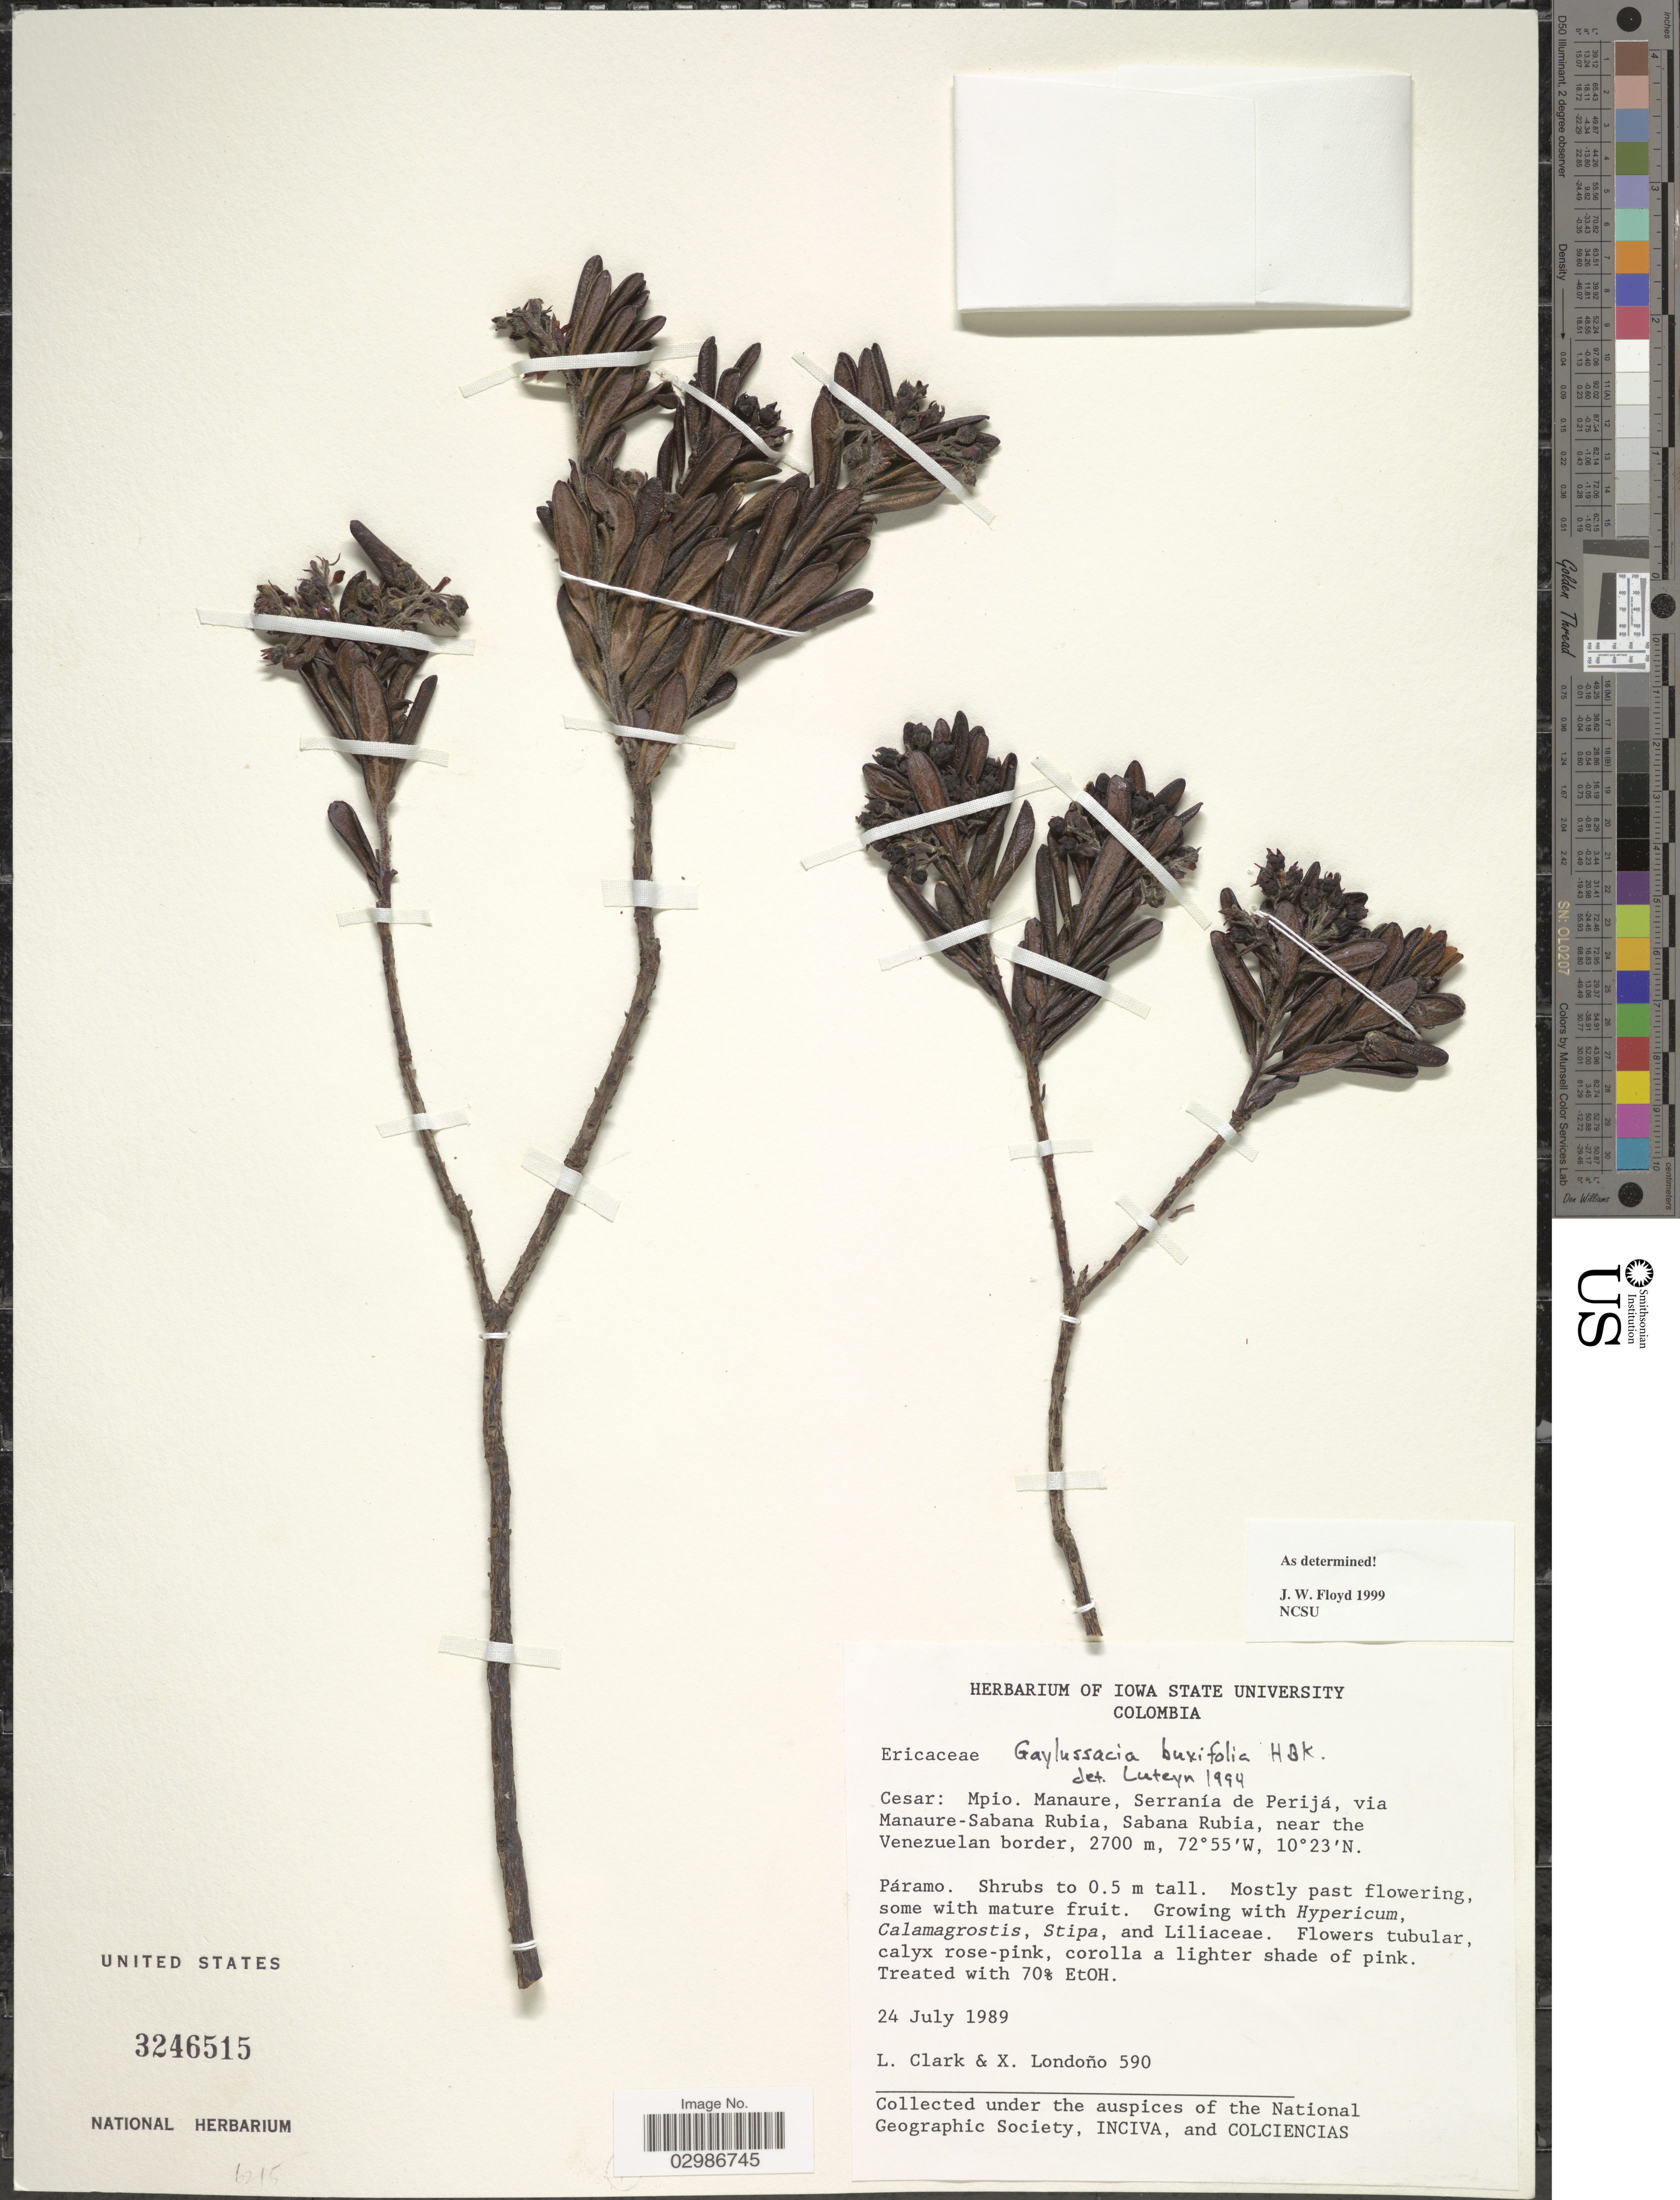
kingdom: Plantae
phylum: Tracheophyta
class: Magnoliopsida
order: Ericales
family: Ericaceae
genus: Gaylussacia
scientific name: Gaylussacia buxifolia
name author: Kunth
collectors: L. Clark & X. Londoño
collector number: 590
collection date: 1989-07-24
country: Colombia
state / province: Cesar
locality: Mpio. Manaure, Serranía de Perijá, via Manaure-Sabana Rubia, Sabana Rubia, near the Venezuelan border.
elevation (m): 2700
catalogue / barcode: US 3246515